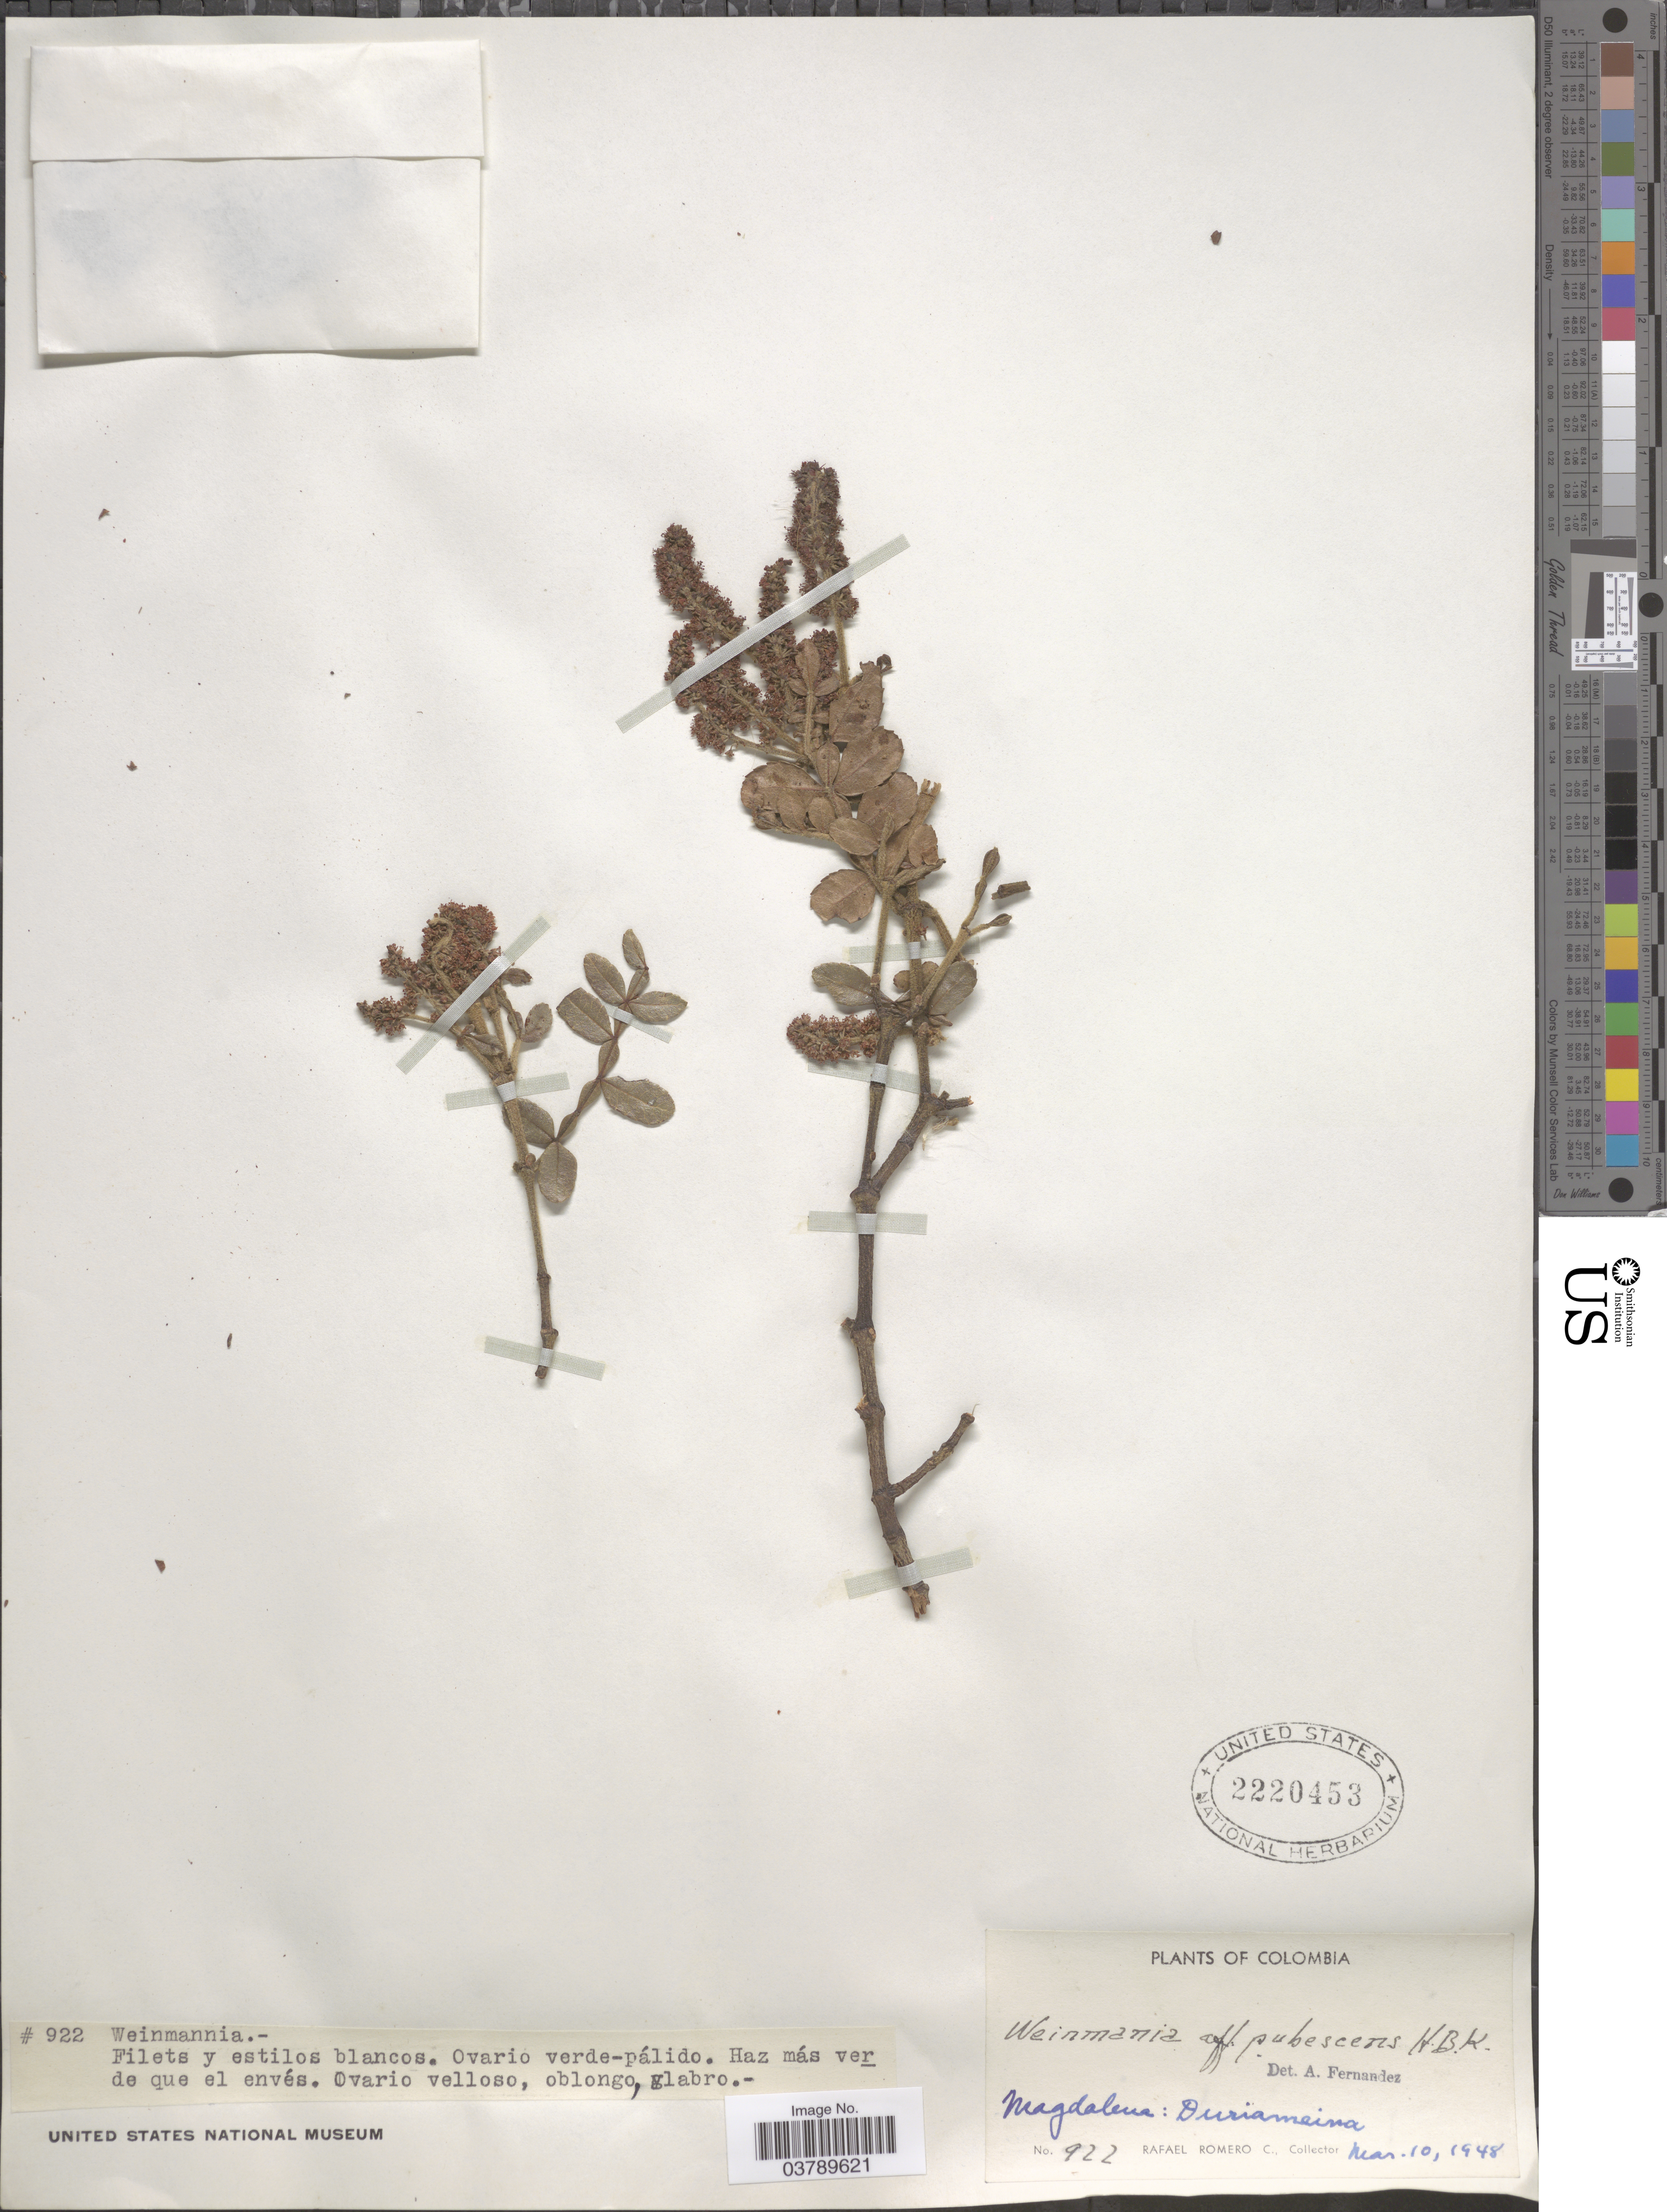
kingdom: Plantae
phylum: Tracheophyta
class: Magnoliopsida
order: Oxalidales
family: Cunoniaceae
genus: Weinmannia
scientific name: Weinmannia pubescens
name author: Kunth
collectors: R. Romero Castañeda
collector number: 922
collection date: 1948-03-10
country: Colombia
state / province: Magdalena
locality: Duriameina.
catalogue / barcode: US 2220453